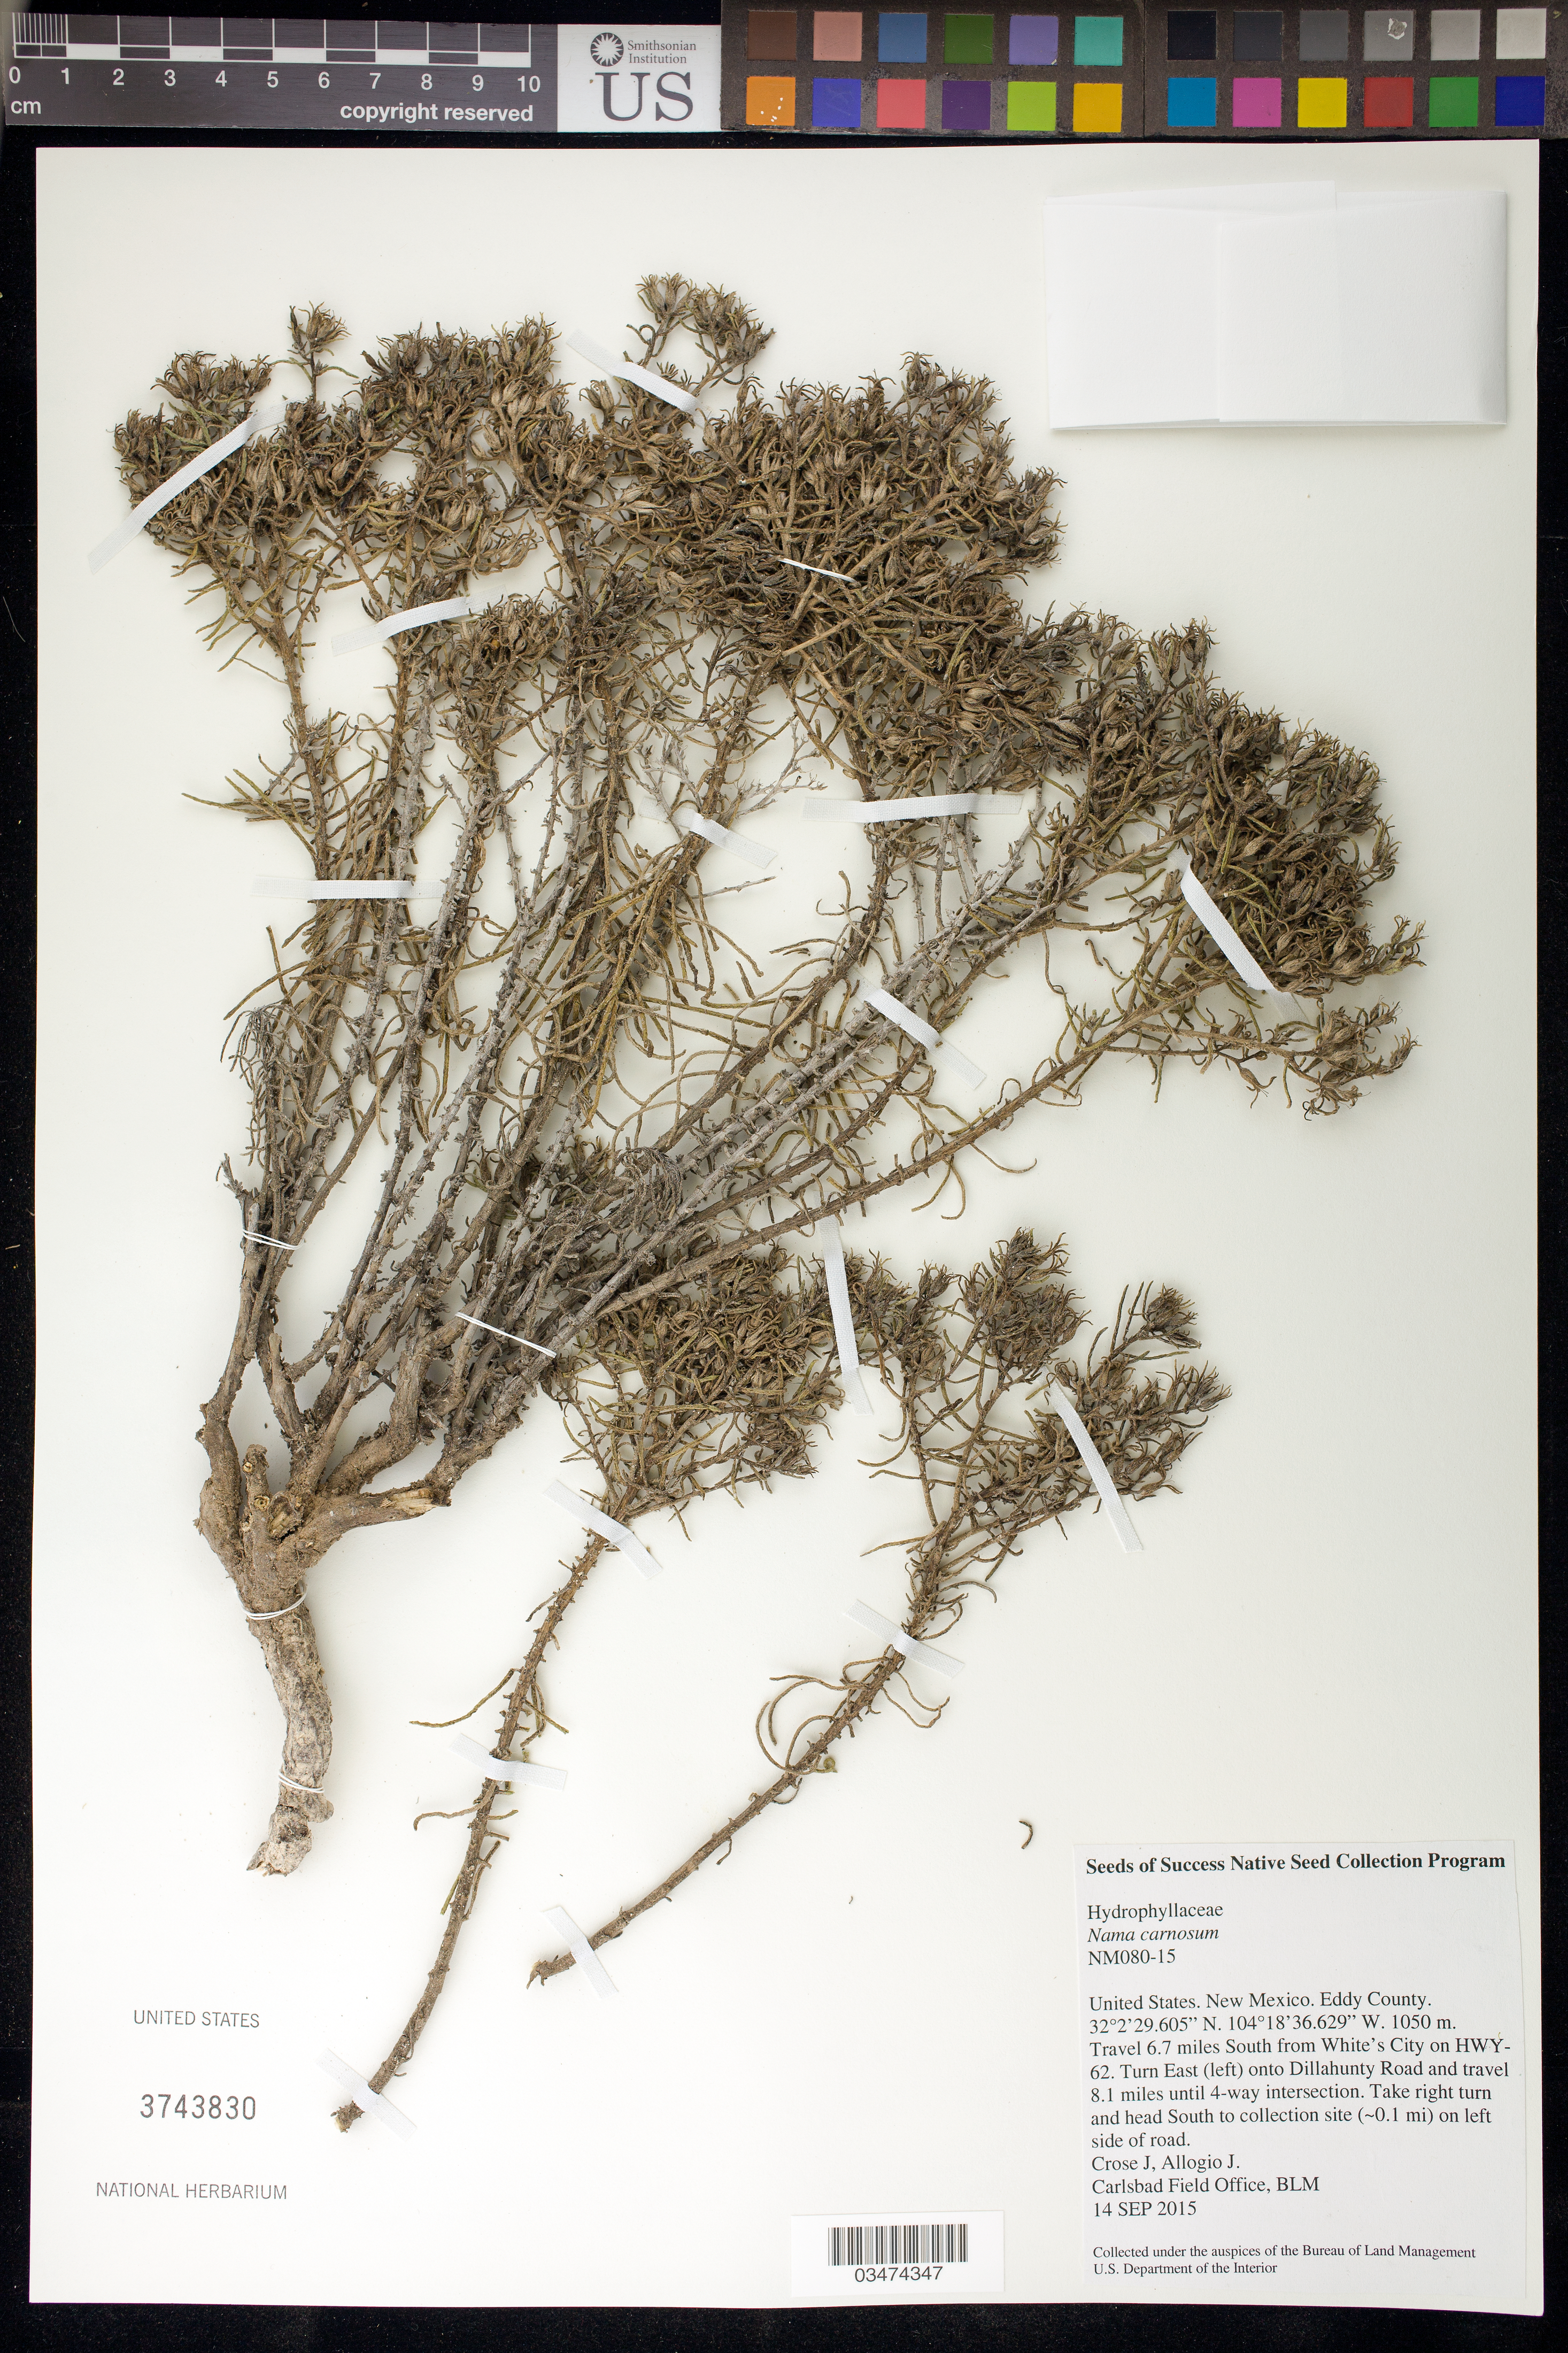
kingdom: Plantae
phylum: Tracheophyta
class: Magnoliopsida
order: Boraginales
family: Namaceae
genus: Nama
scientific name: Nama carnosa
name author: (Wooton) C.L. Hitchc.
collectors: J. Crose & J. Allogio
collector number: NM080-15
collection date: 2015-09-14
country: United States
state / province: New Mexico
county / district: Eddy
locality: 6.7 mi. S from White's City on Hwy 62, turn E (left) onto Dillahunty Rd for 8.1 mi. until 4-way intersection.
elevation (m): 1050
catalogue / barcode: US 3743830